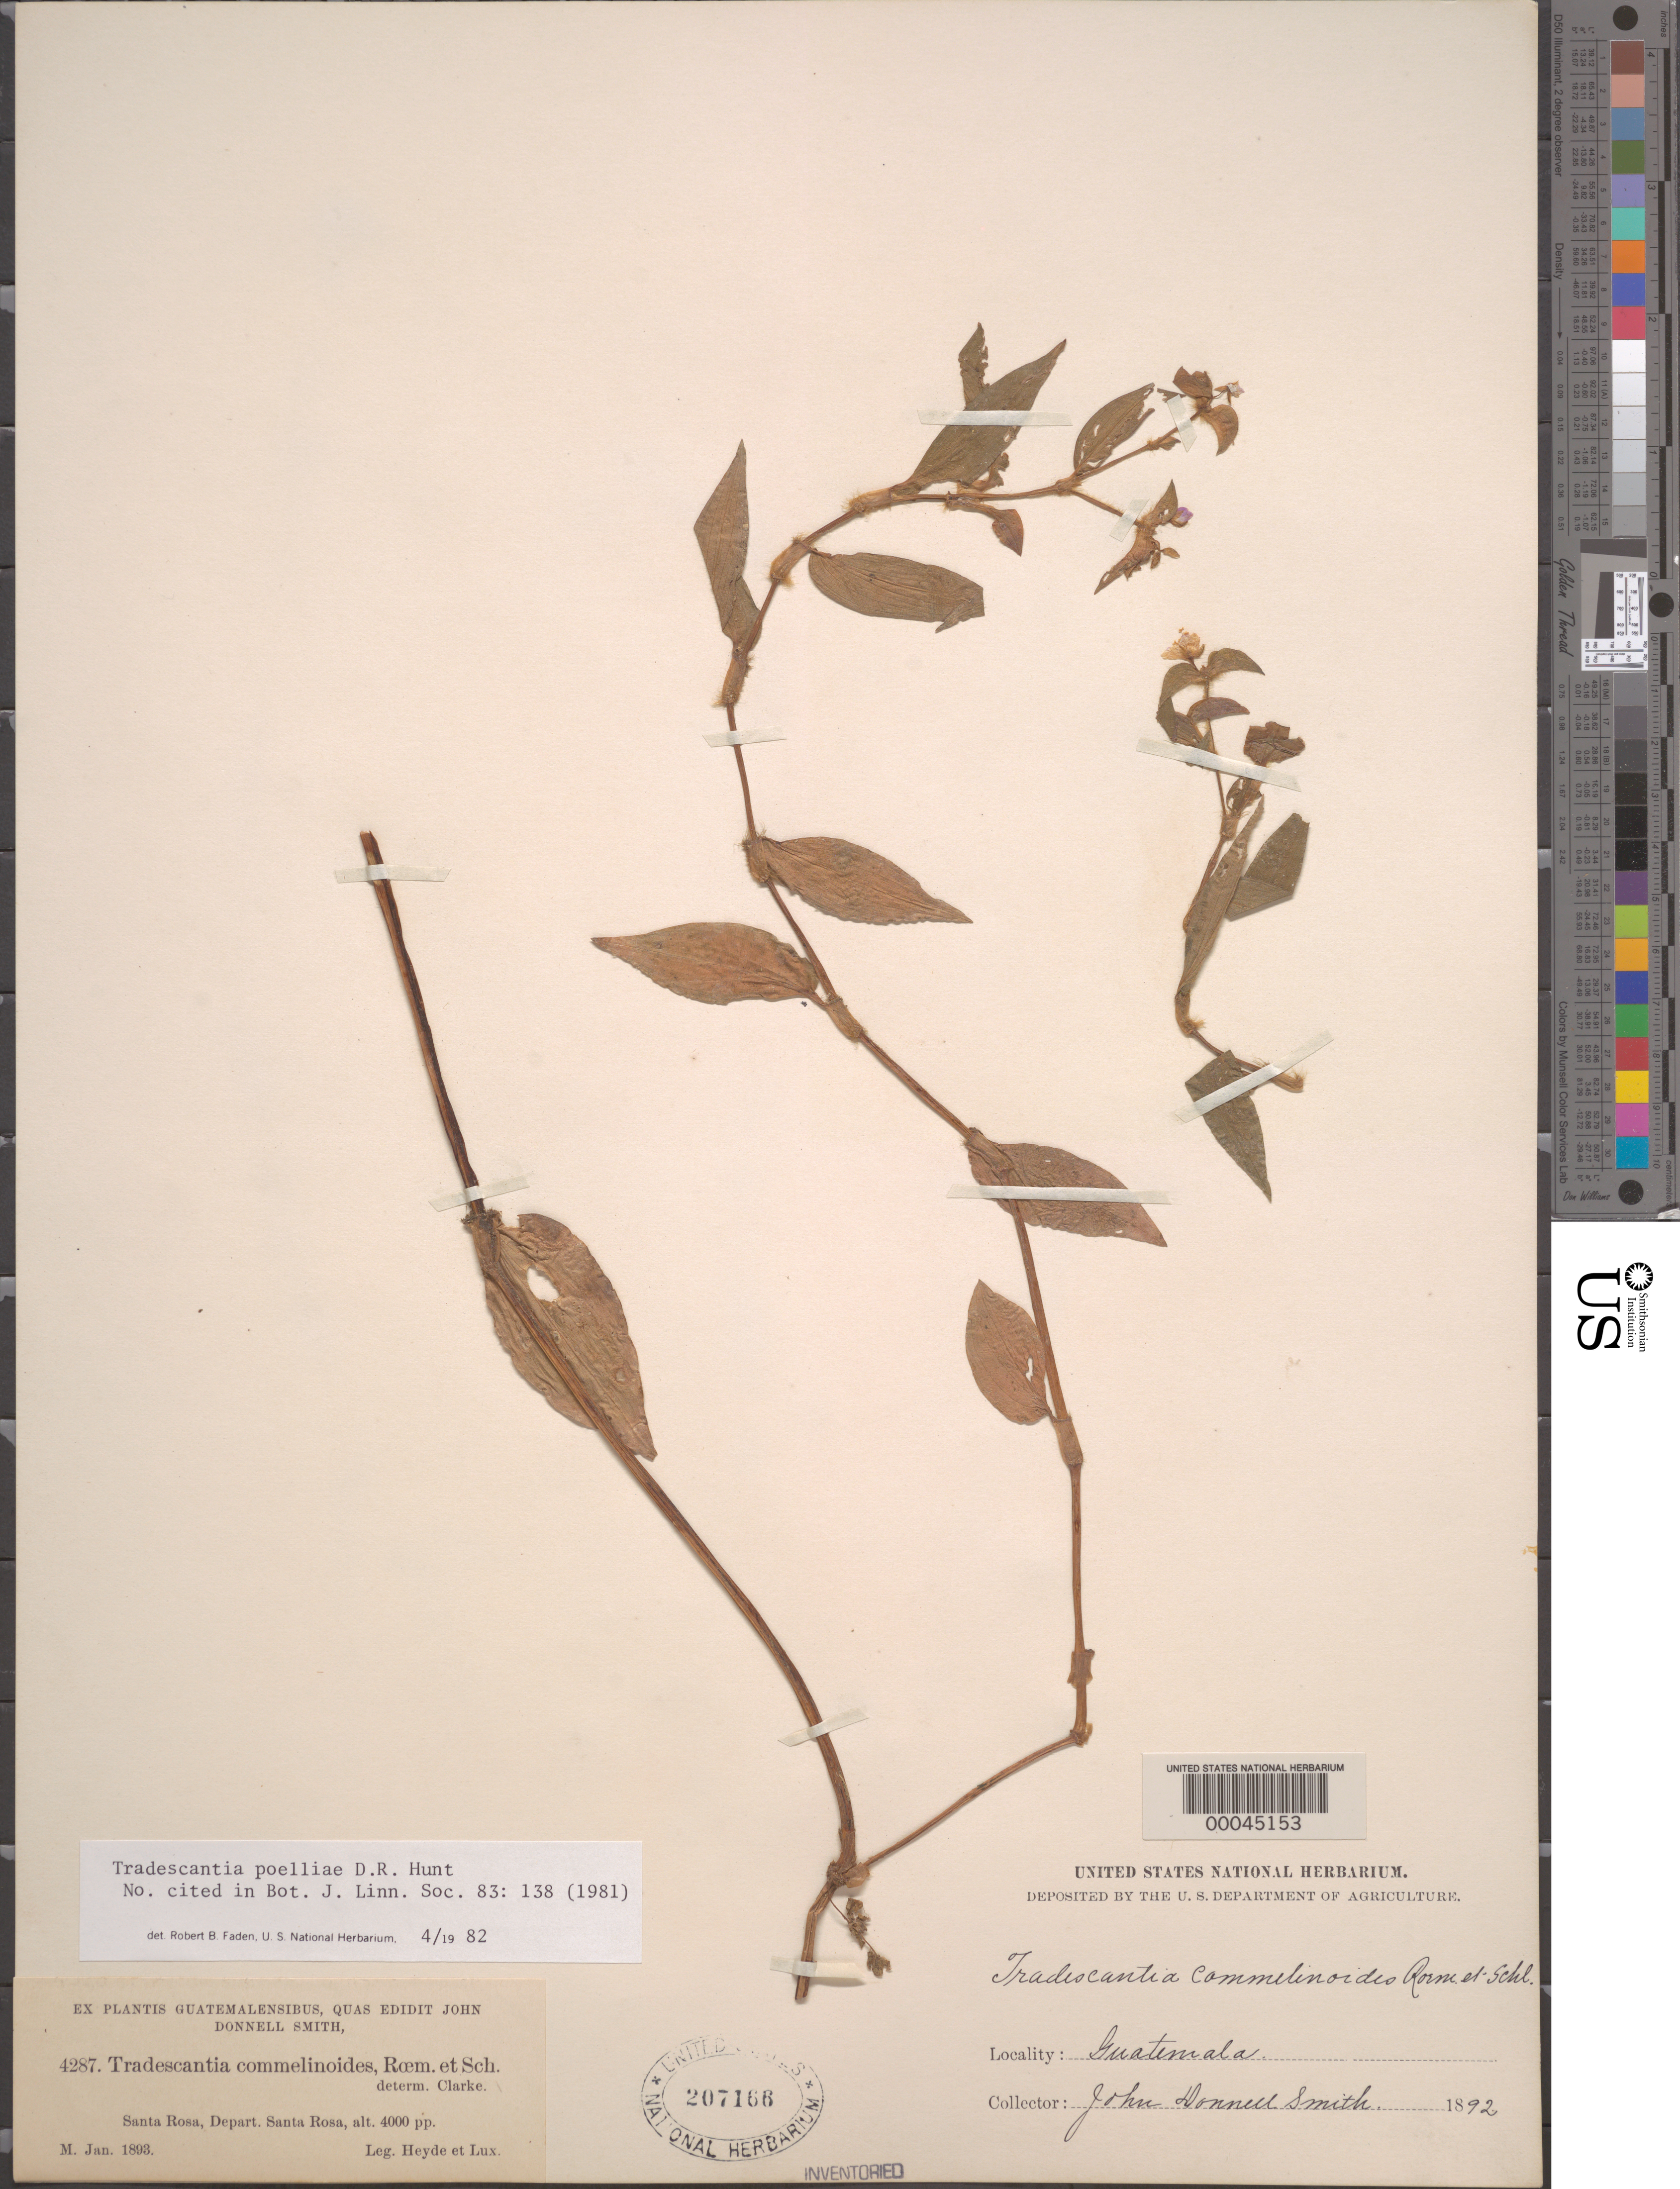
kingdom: Plantae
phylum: Tracheophyta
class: Liliopsida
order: Commelinales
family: Commelinaceae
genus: Tradescantia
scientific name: Tradescantia poelliae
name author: D.R. Hunt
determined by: Faden, Robert B., (US), Smithsonian Institution - National Museum of Natural History (UNITED STATES)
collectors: E. T. Heyde & E. Lux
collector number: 4287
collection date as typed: Jan 1893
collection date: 1893-01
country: Guatemala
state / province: Santa Rosa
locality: Santa Rosa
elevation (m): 1220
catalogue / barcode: US 207166